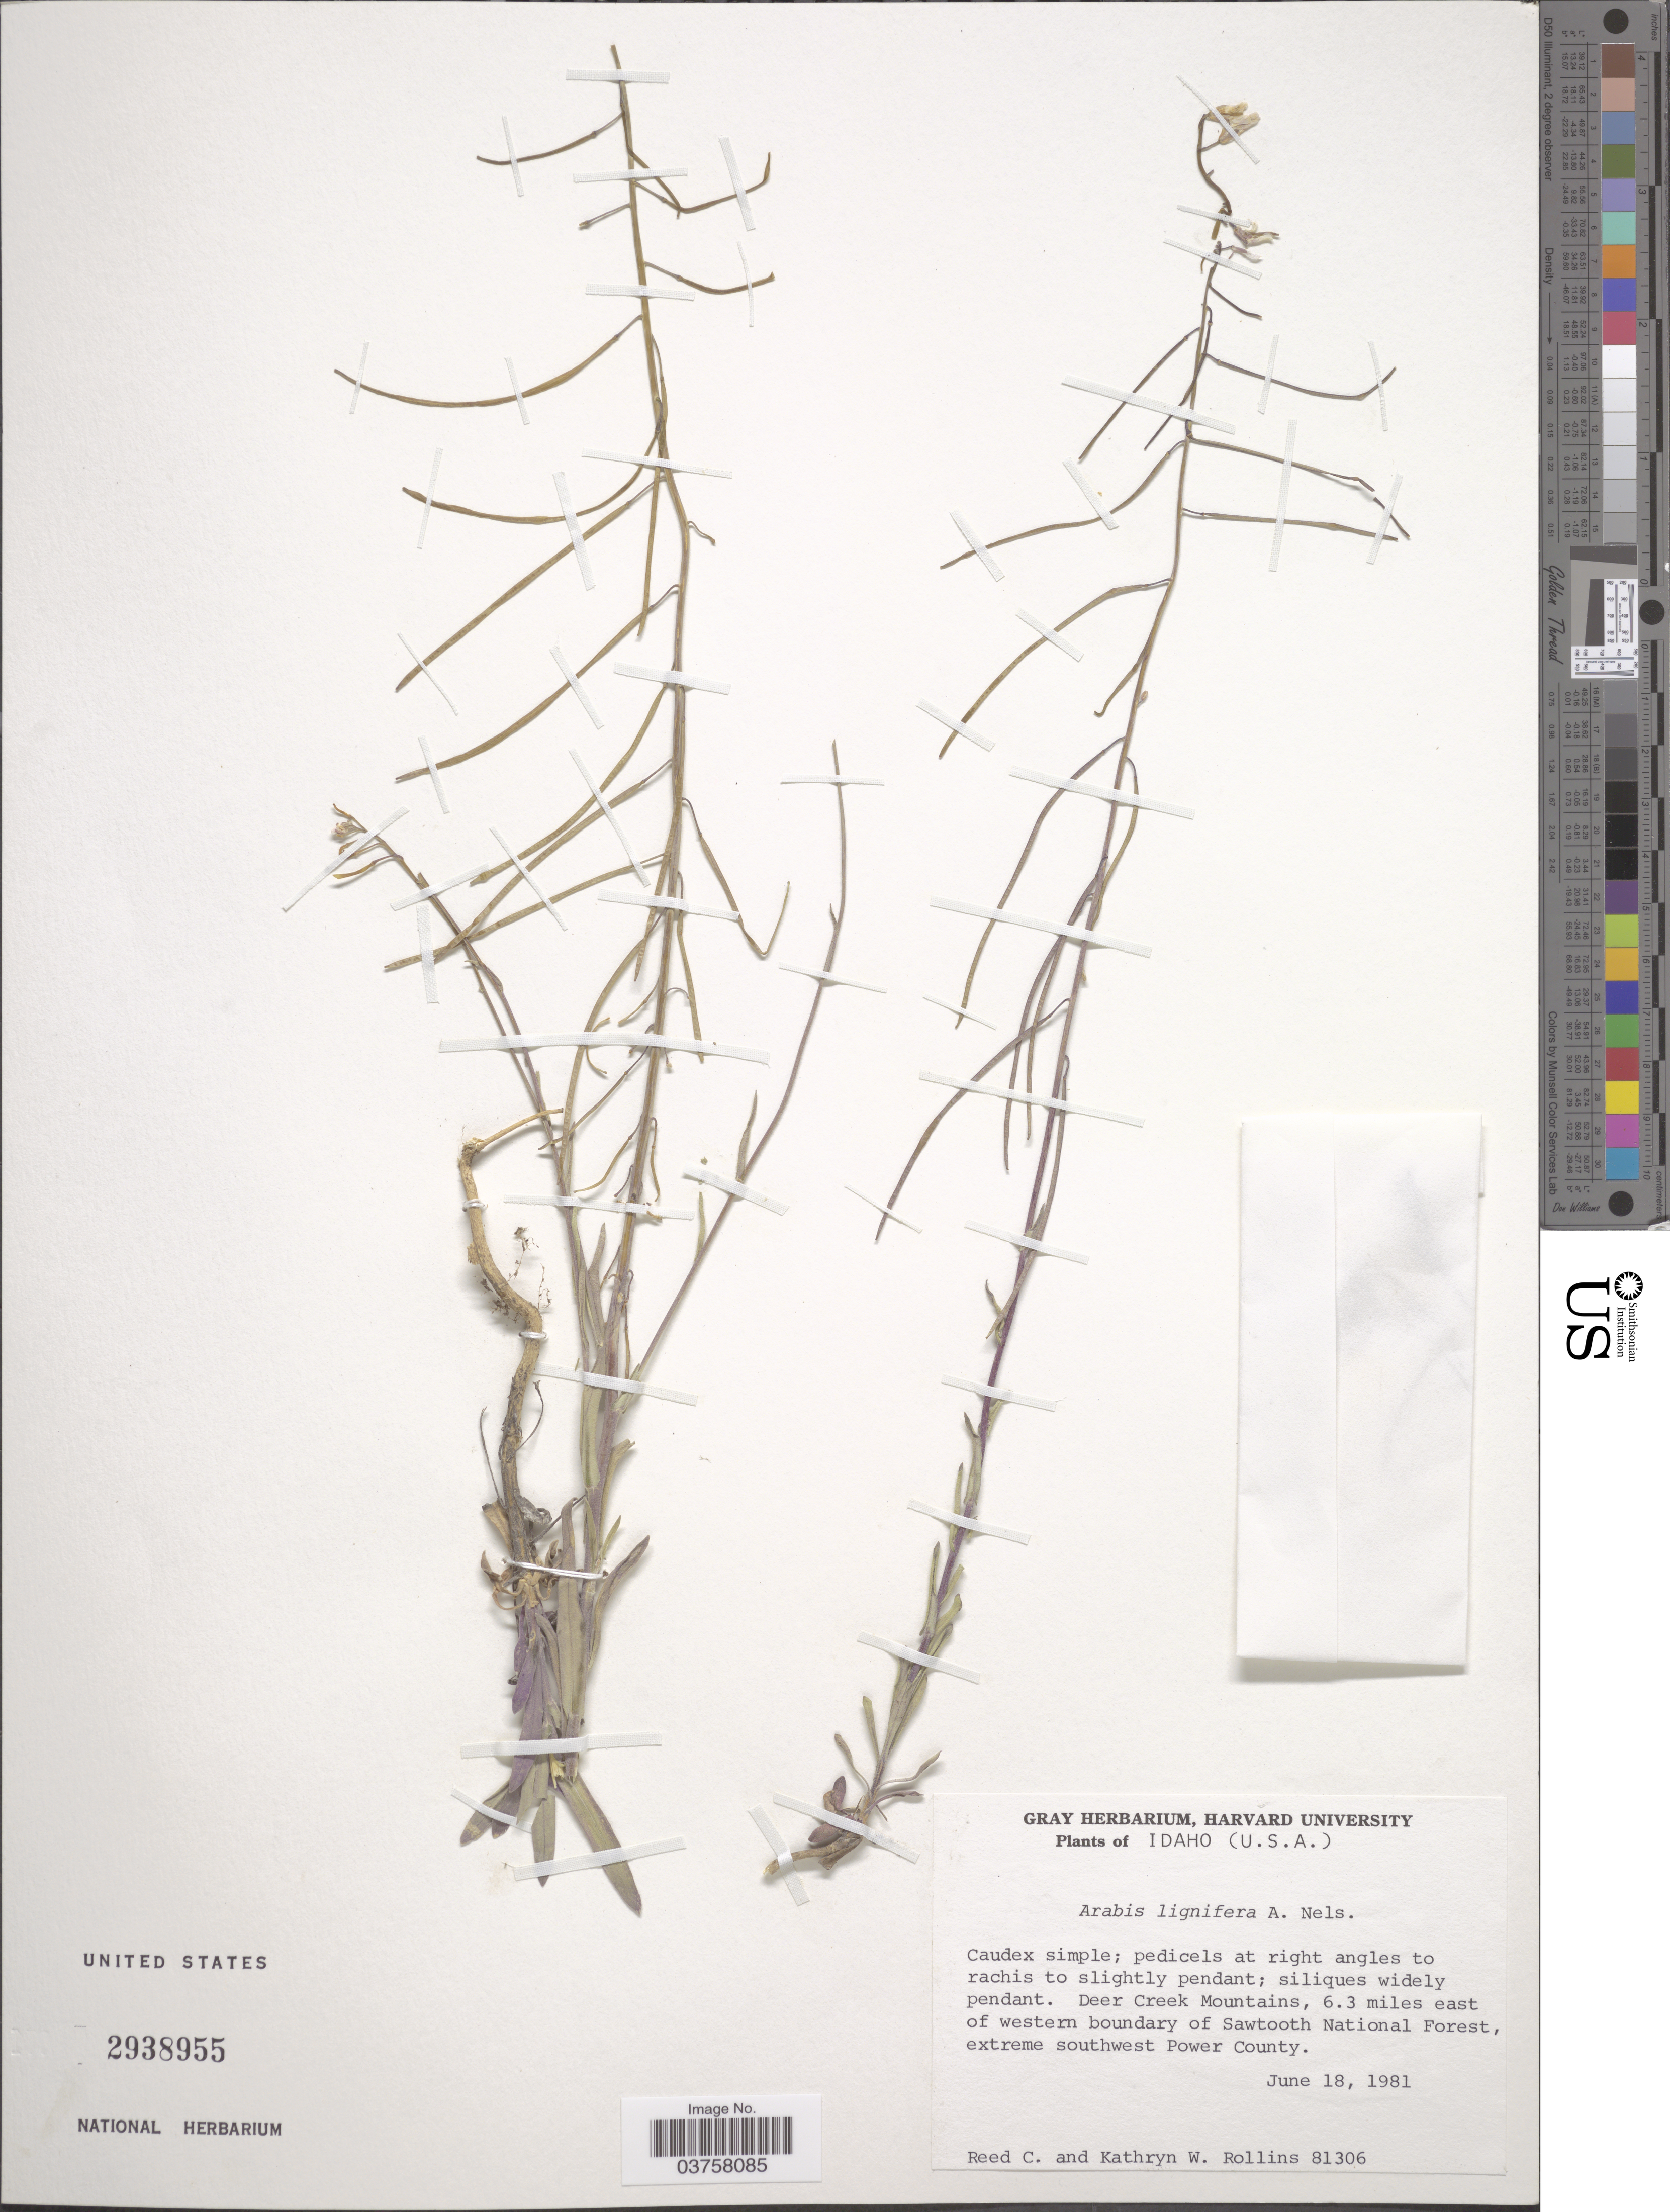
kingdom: Plantae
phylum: Tracheophyta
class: Magnoliopsida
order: Brassicales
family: Brassicaceae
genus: Arabis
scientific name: Arabis lignifera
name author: A. Nelson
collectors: R. C. Rollins & K. W. Rollins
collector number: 81306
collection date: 1981-06-18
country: United States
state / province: Idaho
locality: Deer Creek Mountains, 6.3 miles east of western boundary of Sawtooth National Forest, extreme southwest Power County.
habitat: mountains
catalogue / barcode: US 2938955